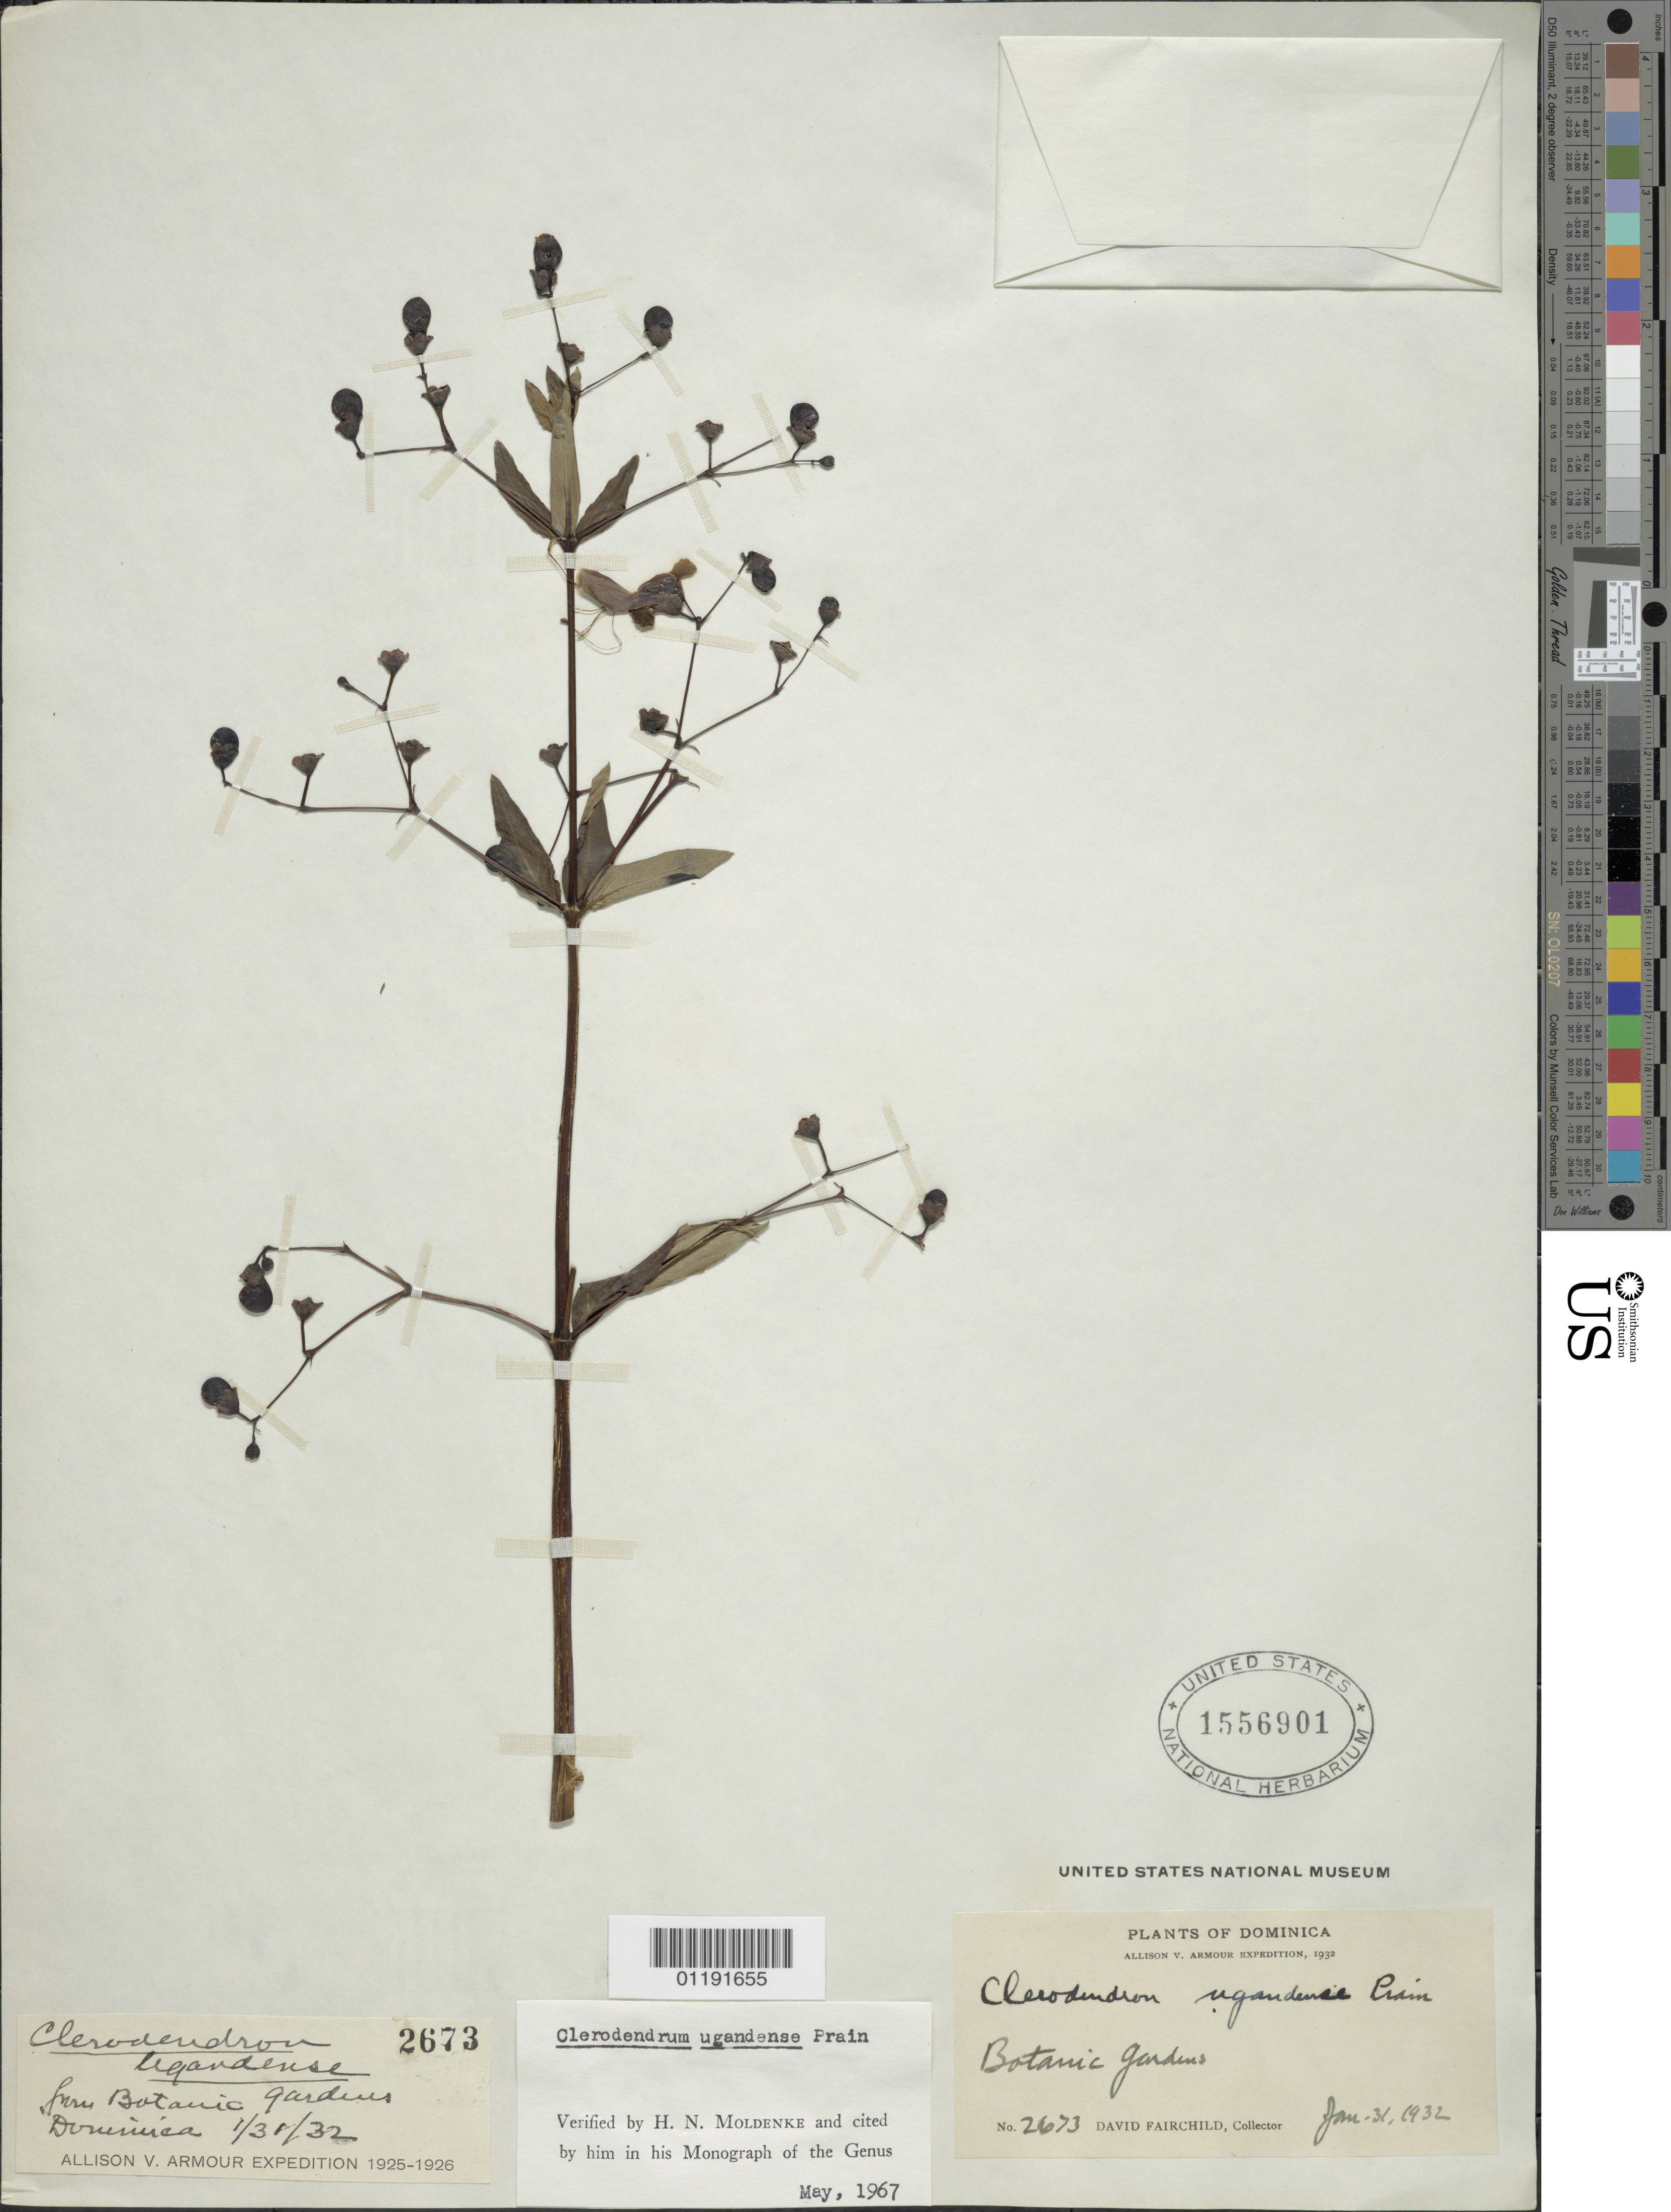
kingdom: Plantae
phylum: Tracheophyta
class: Magnoliopsida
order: Lamiales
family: Lamiaceae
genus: Clerodendrum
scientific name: Clerodendrum ugandense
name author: Prain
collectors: D. Fairchild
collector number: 2673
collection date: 1932-01-31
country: Dominica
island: Dominica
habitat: Botanic gardens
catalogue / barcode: US 1556901